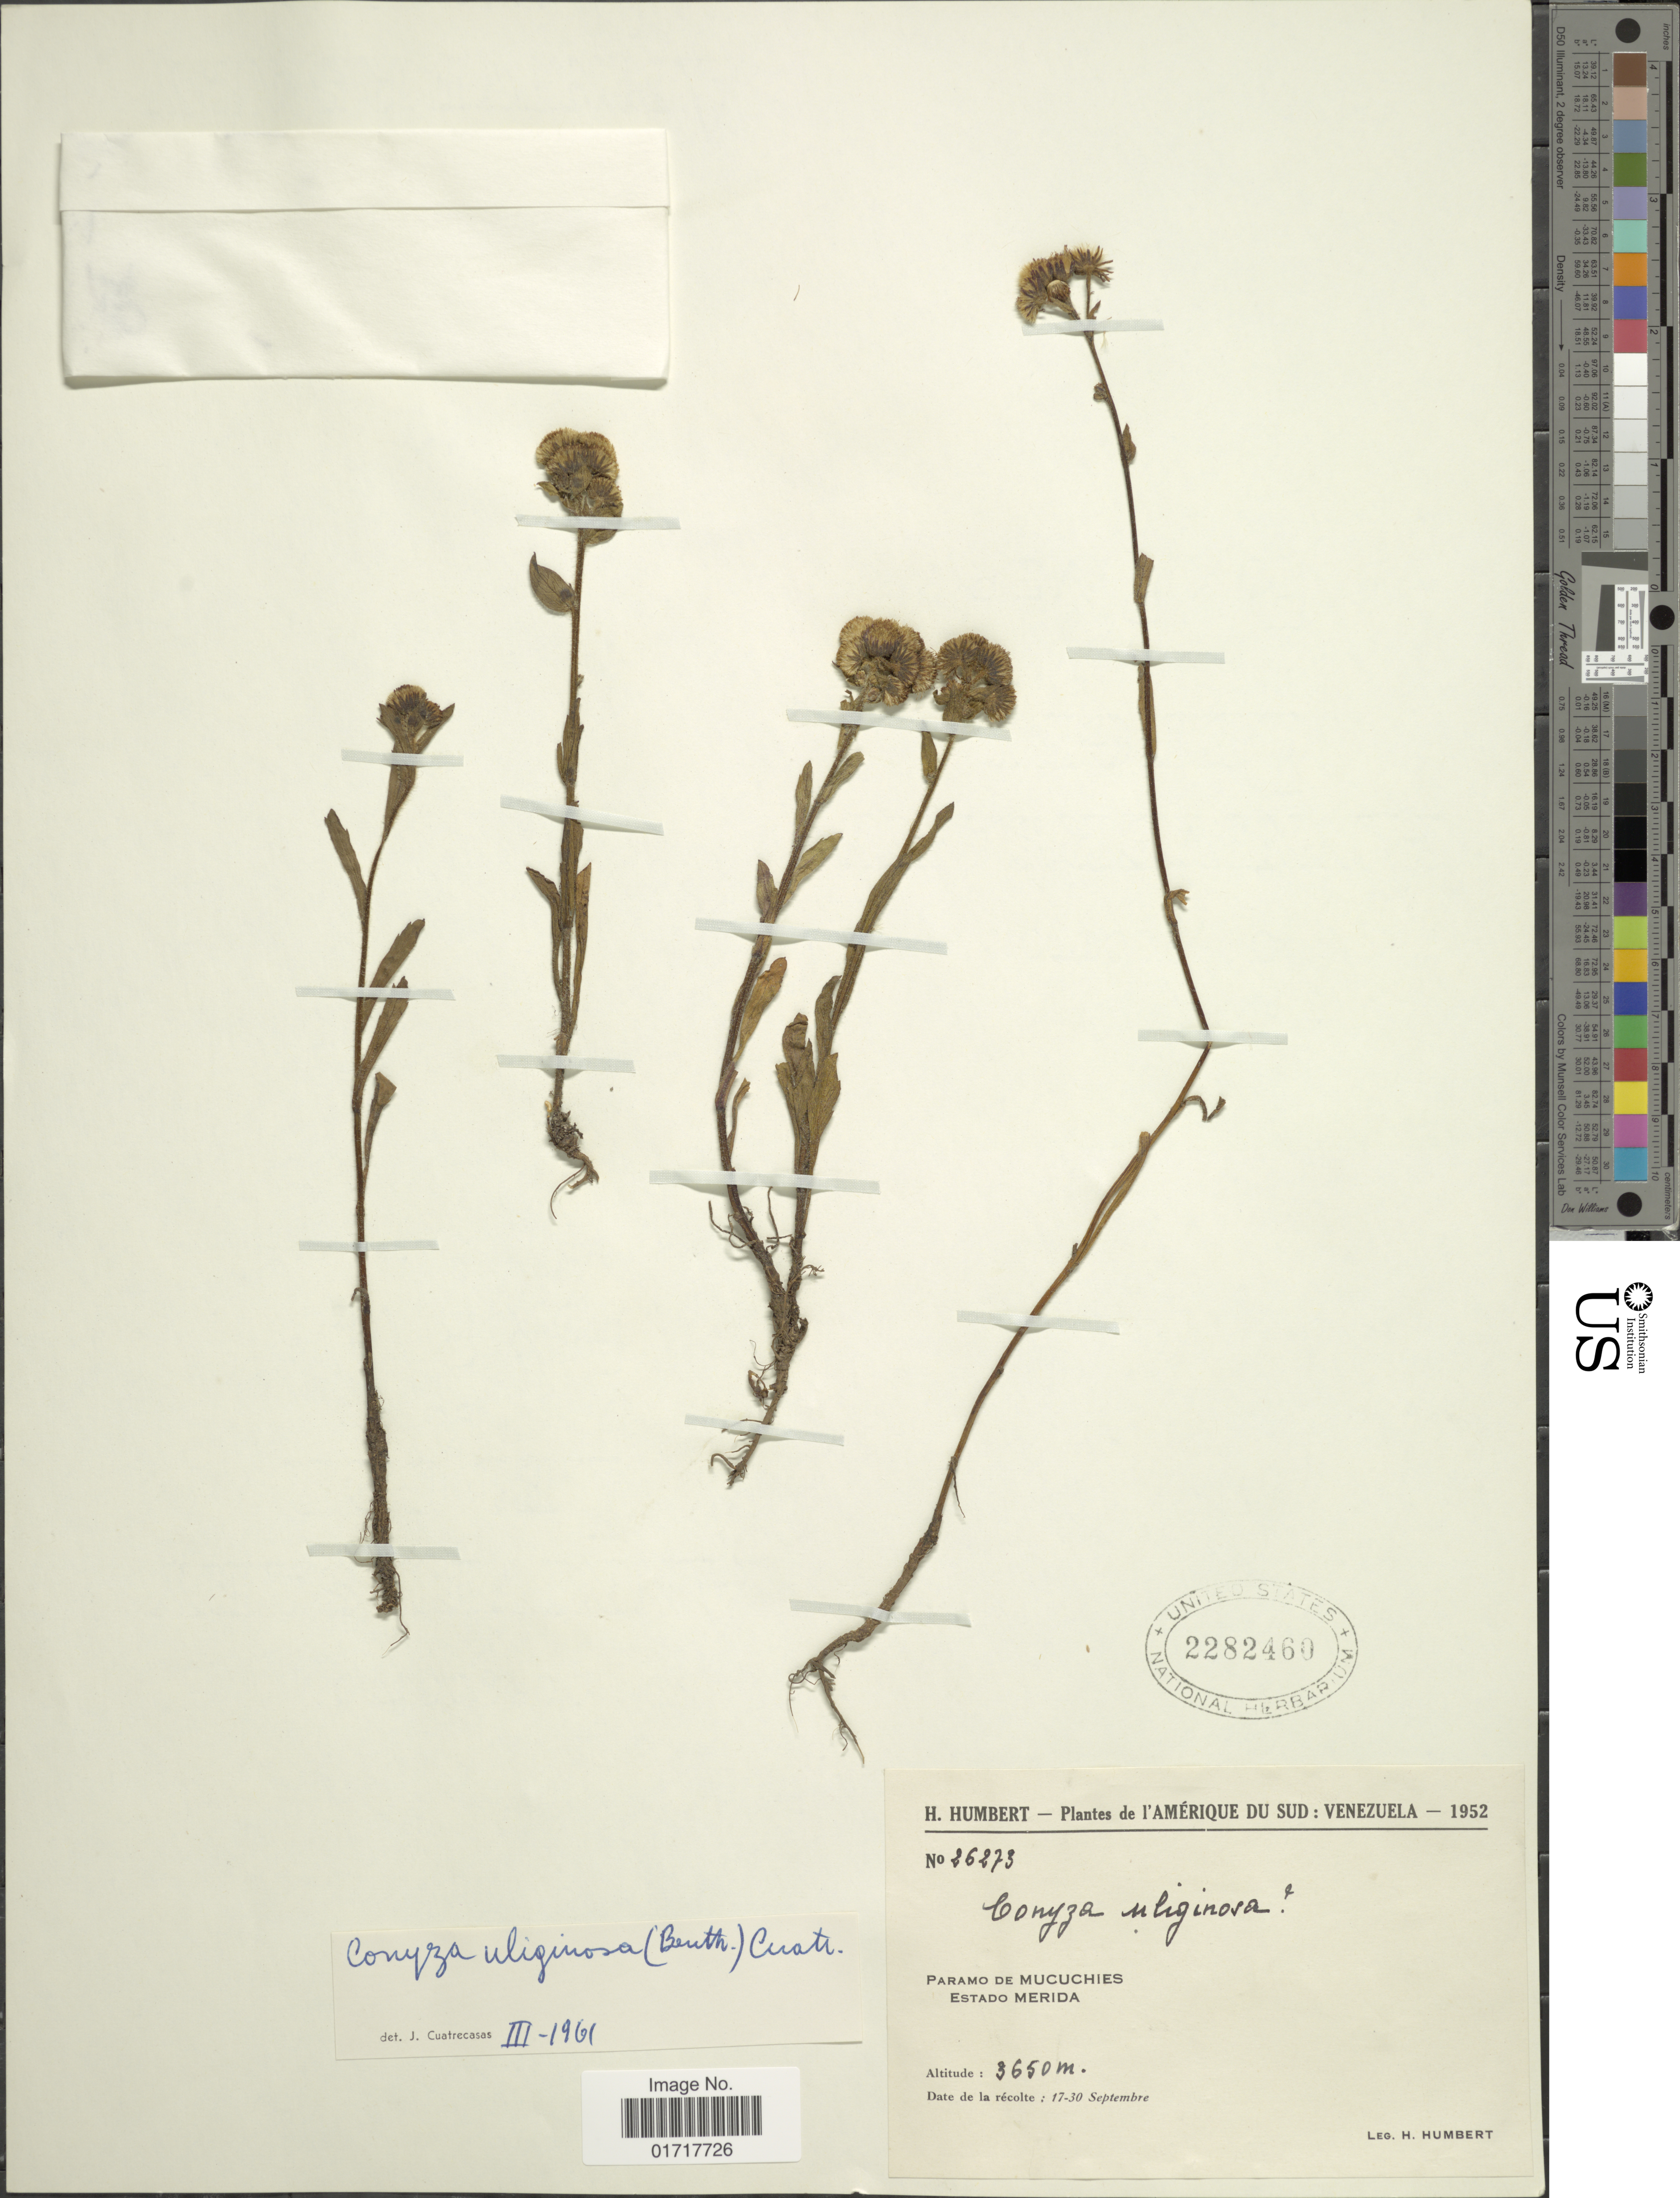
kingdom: Plantae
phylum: Tracheophyta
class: Magnoliopsida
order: Asterales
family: Asteraceae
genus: Conyza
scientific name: Conyza uliginosa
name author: (Benth.) Cuatrec.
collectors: H. Humbert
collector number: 26273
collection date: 1952-09-17/1952-09-30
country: Venezuela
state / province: Mérida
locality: Paramo de Mucuchies, State of Merida.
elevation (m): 3650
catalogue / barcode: US 2282460